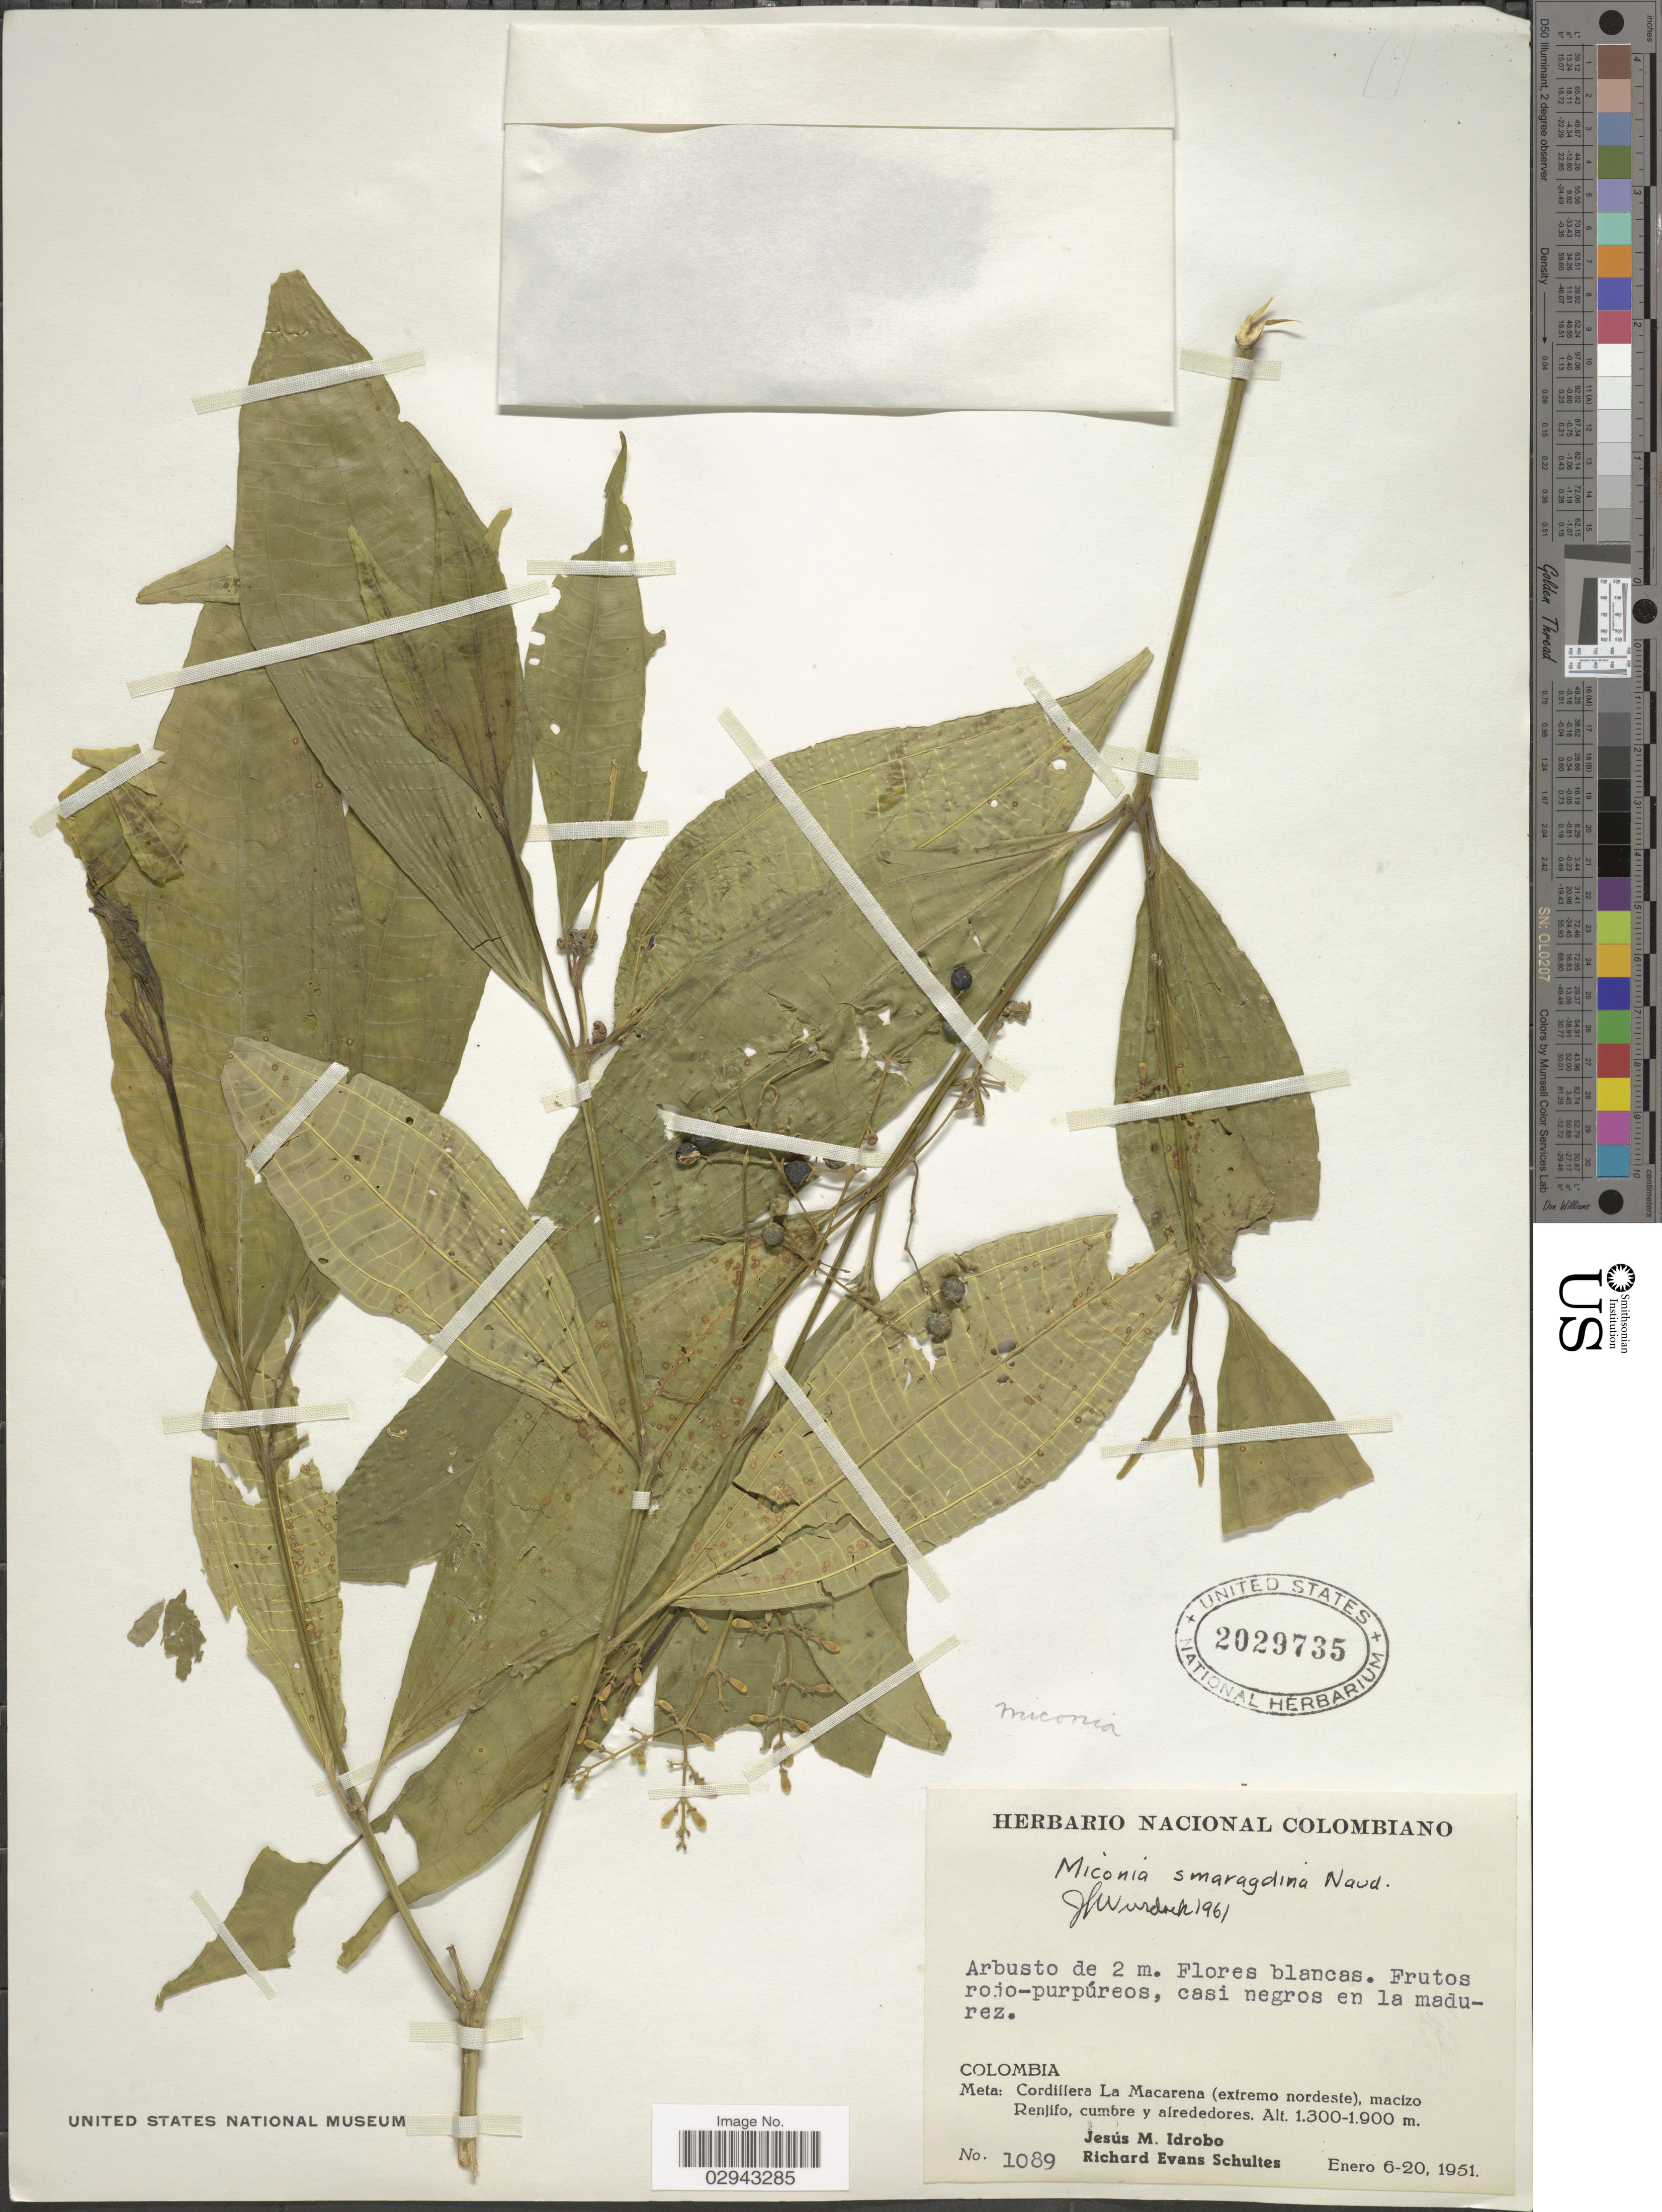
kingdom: Plantae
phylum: Tracheophyta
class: Magnoliopsida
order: Myrtales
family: Melastomataceae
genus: Miconia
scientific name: Miconia smaragdina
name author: Naudin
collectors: J. M. Idrobo & R. E. Schultes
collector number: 1089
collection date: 1951-01-06/1951-01-20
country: Colombia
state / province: Meta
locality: Cordillera La Macarena (extremo nordeste), macizo Renjifo, cumbre y alrededores.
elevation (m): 1300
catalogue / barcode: US 2029735